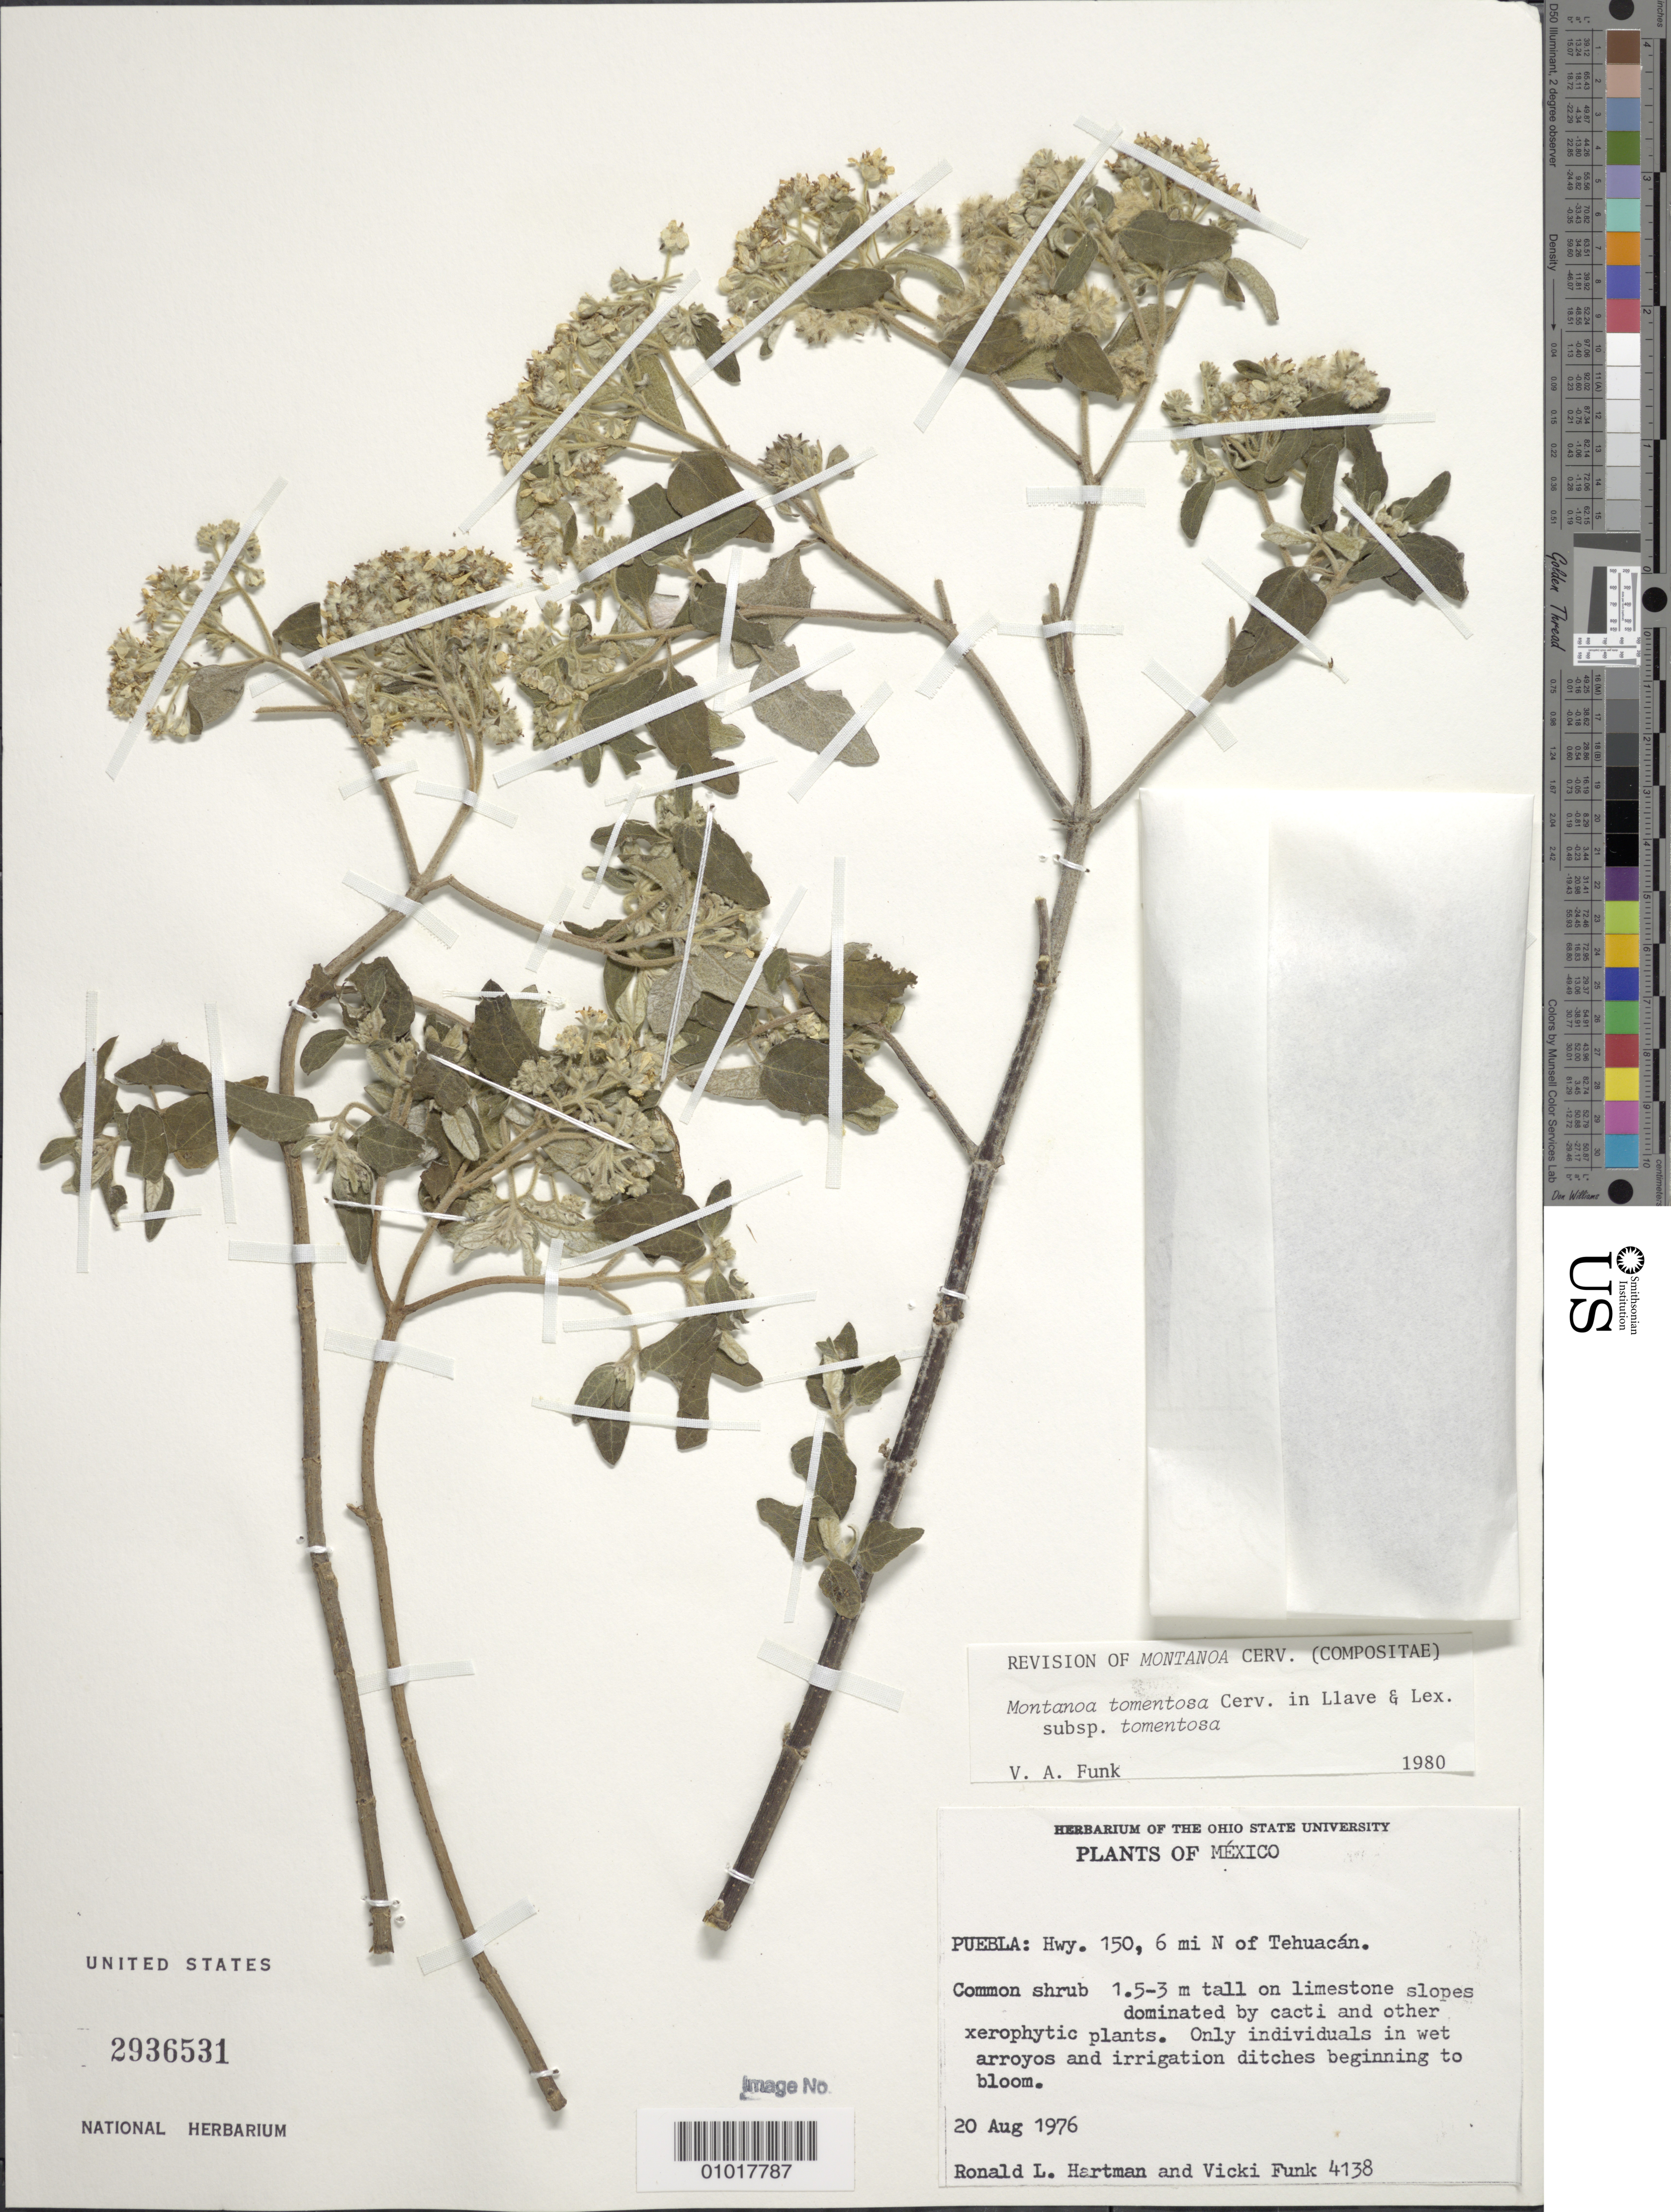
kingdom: Plantae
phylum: Tracheophyta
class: Magnoliopsida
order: Asterales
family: Asteraceae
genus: Montanoa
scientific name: Montanoa tomentosa subsp. tomentosa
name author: Cerv.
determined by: Funk, Vicki A., (BOT), Smithsonian Institution - National Museum of Natural History (UNITED STATES)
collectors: V. Funk & R. L. Hartman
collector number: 4138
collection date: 1976-08-20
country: Mexico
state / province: Puebla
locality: Puebla: Hwy. 150, 6 mi N of Tehuacán.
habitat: Growing on limestone slopes dominated by cacti and other xerophytic plants.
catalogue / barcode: US 2936531